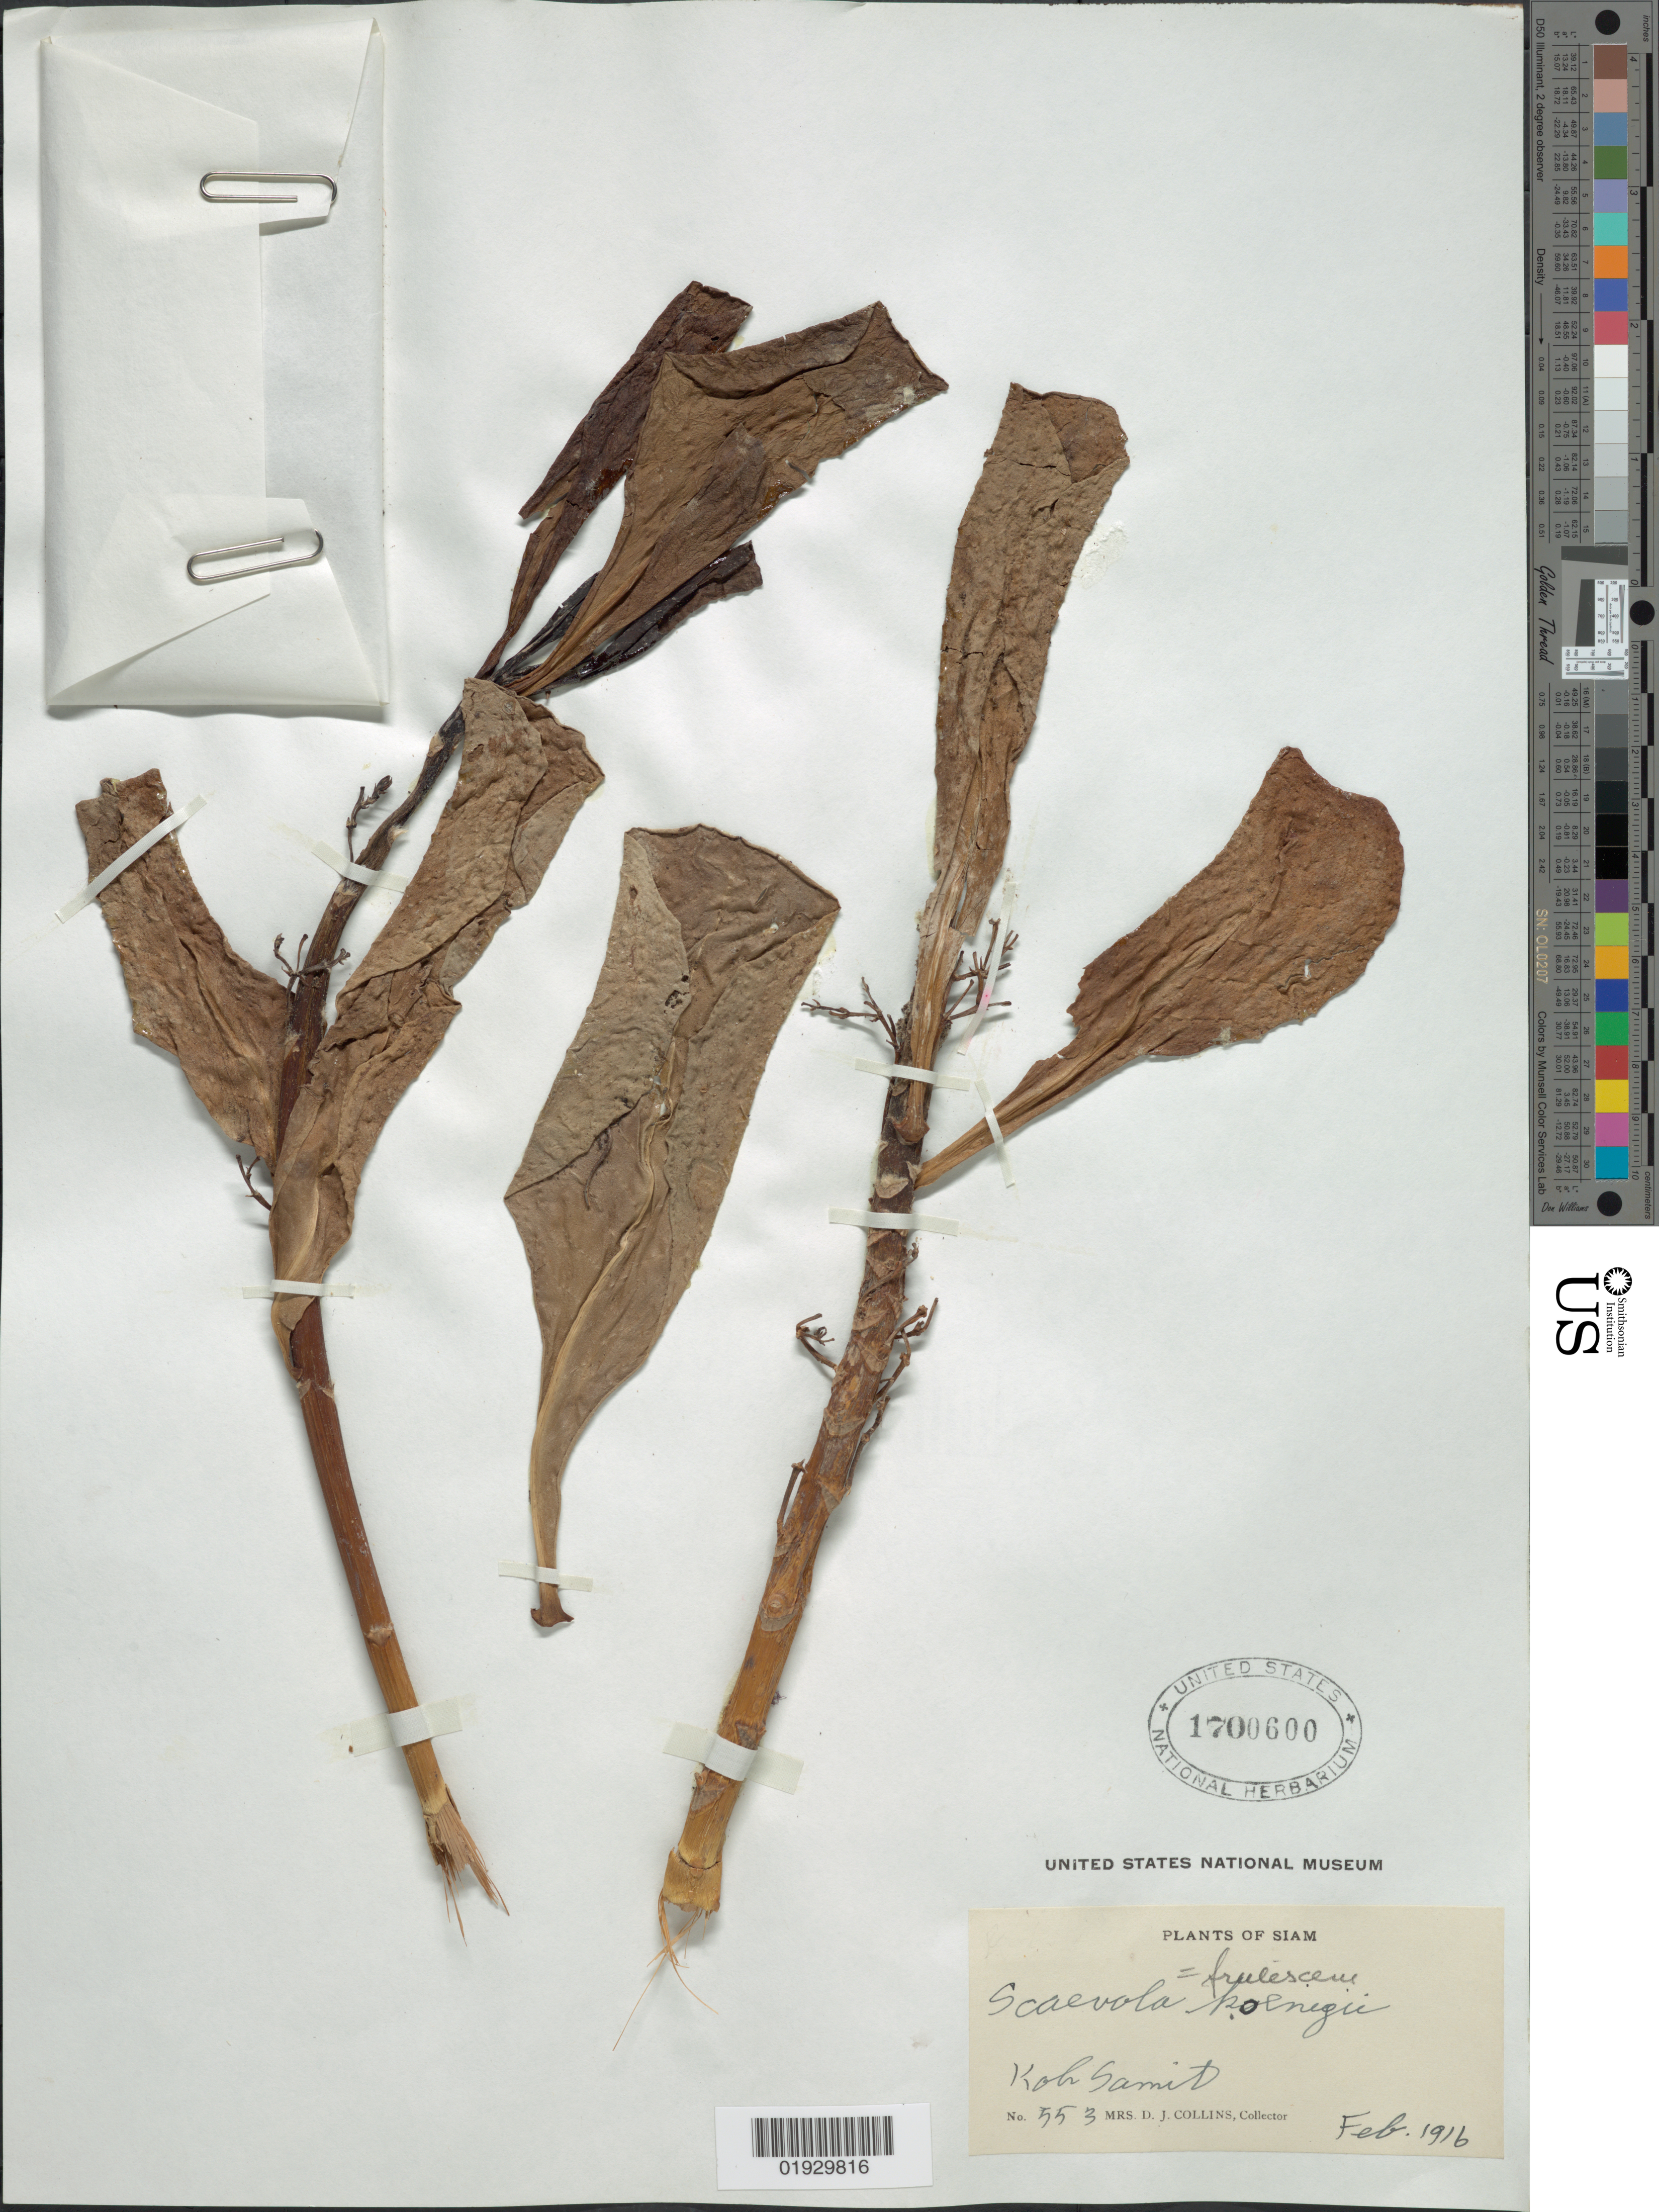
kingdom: Plantae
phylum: Tracheophyta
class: Magnoliopsida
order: Asterales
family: Goodeniaceae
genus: Scaevola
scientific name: Scaevola taccada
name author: (Gaertn.) Roxb.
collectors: Mrs. D. J. Collins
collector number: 553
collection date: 1916-02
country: Thailand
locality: Siam, Koh Samit.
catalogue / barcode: US 1700600